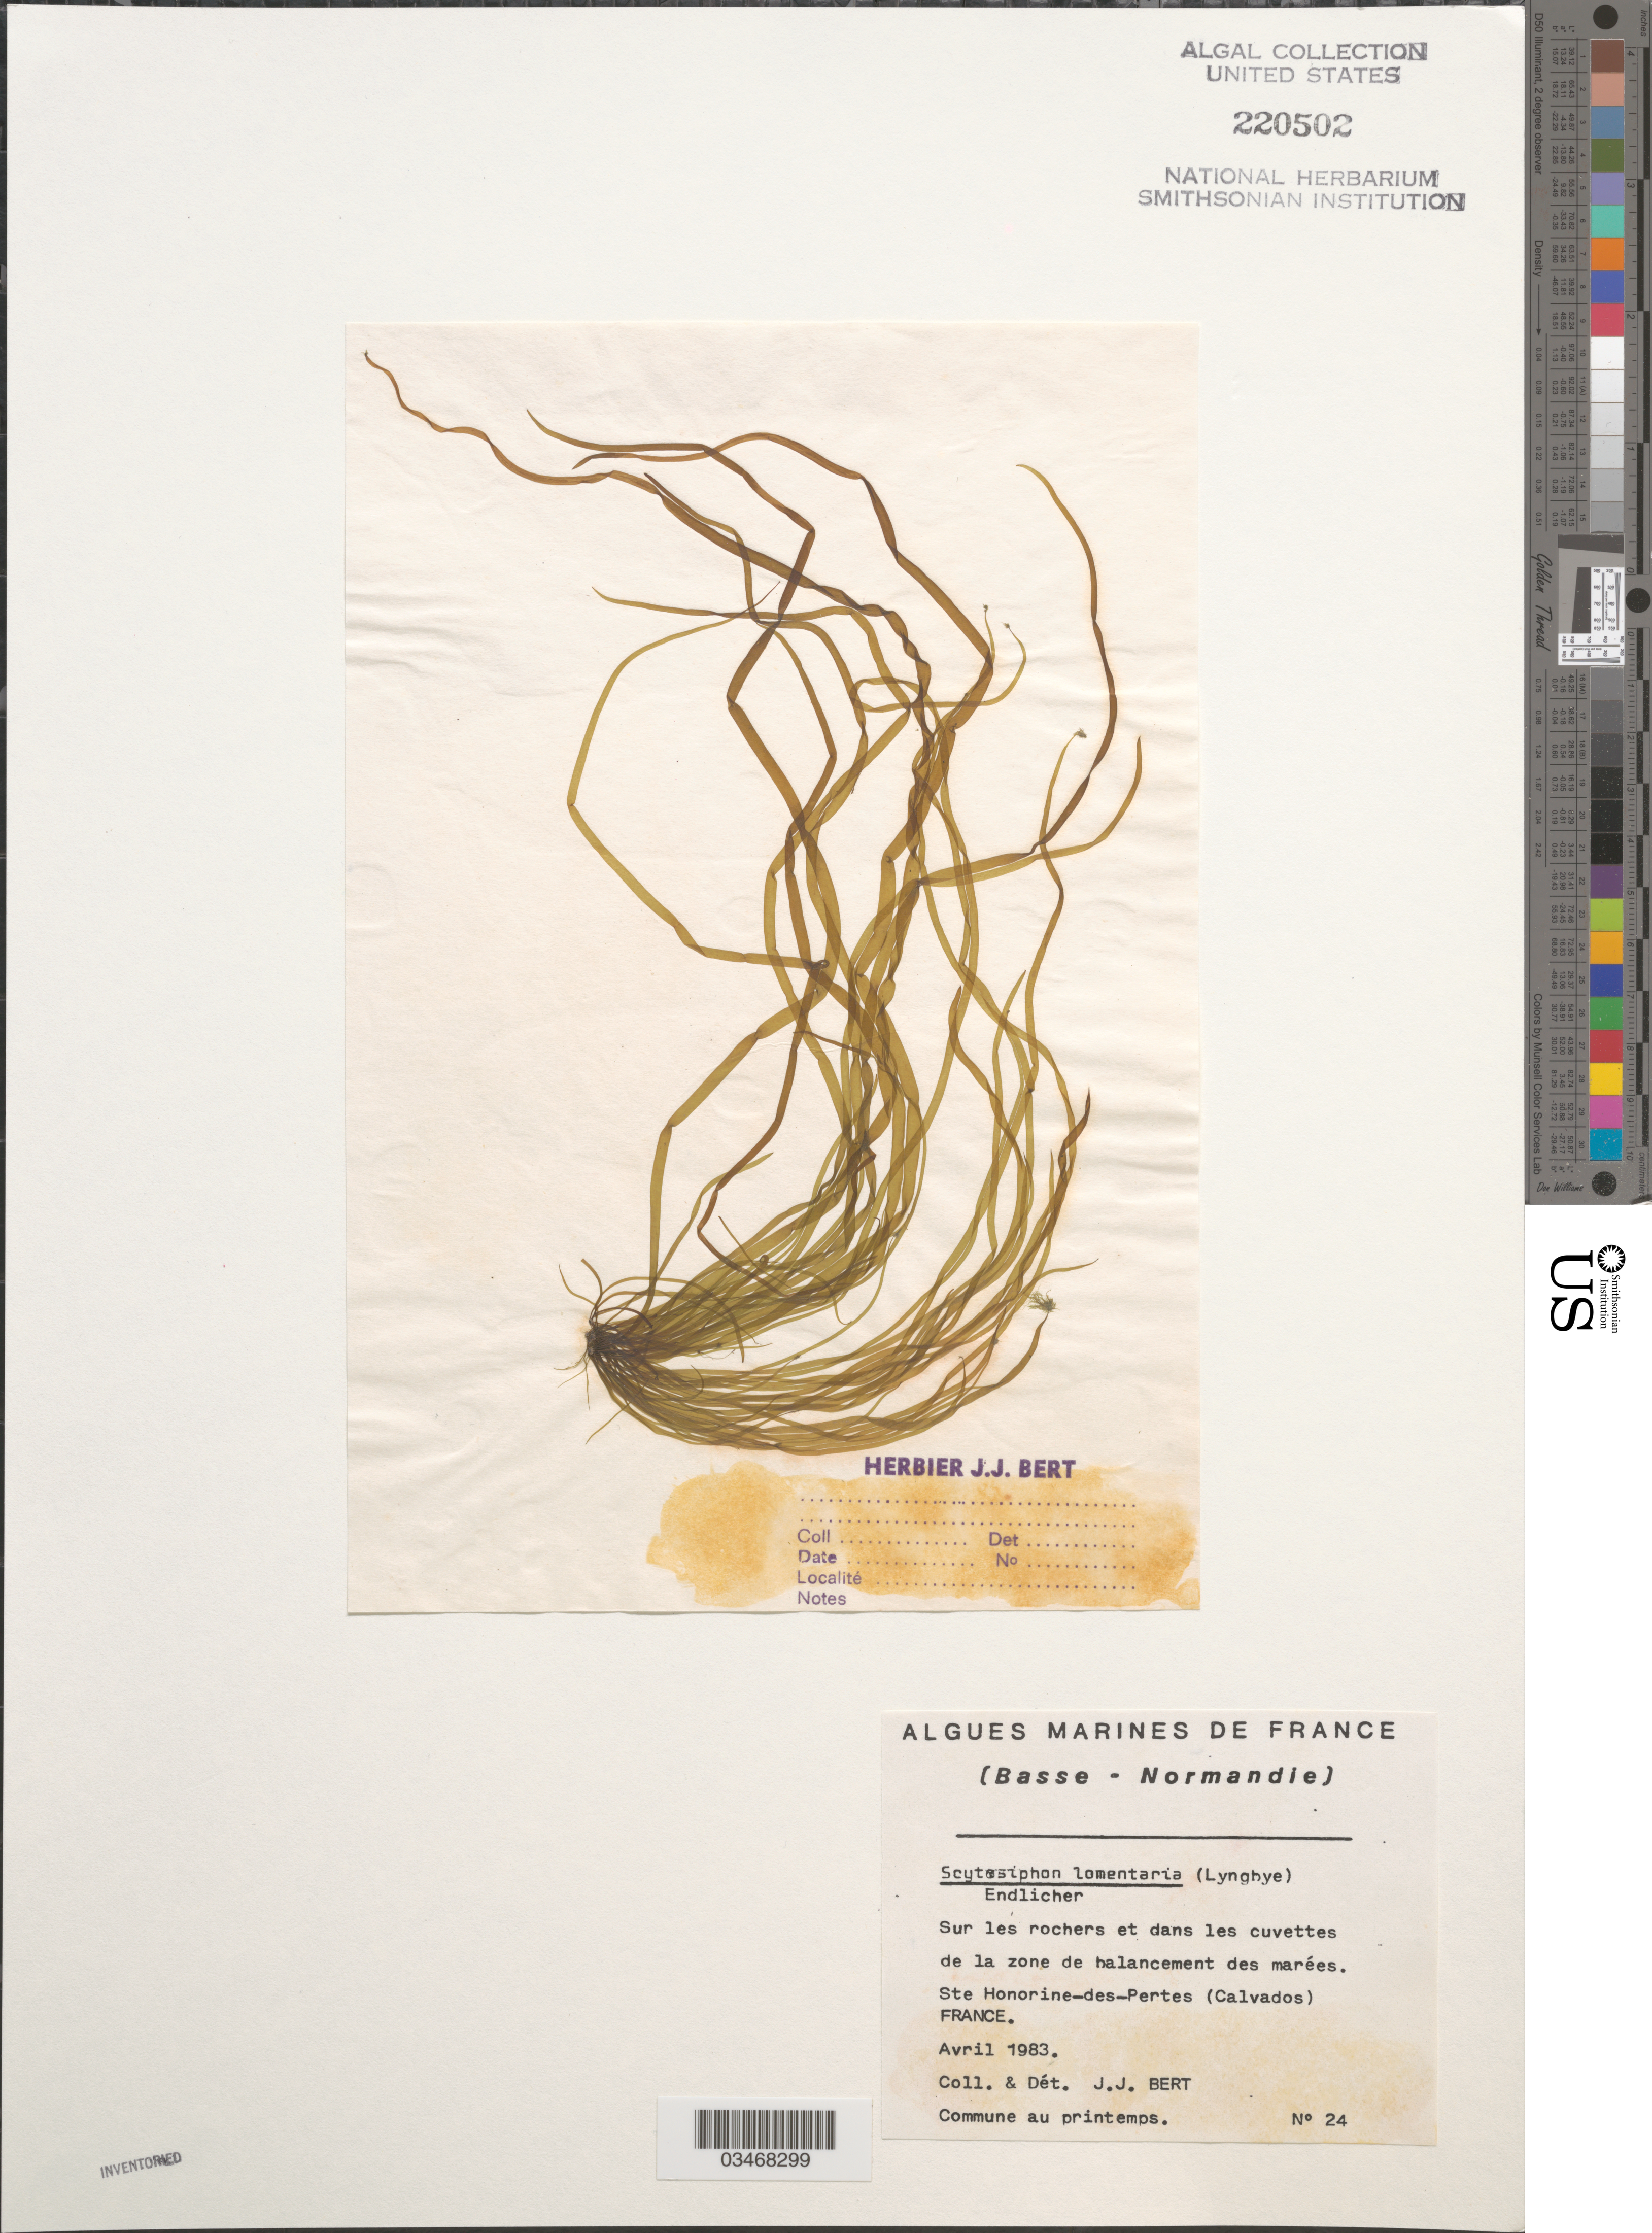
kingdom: Chromista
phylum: Ochrophyta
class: Phaeophyceae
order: Scytosiphonales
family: Scytosiphonaceae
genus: Scytosiphon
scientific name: Scytosiphon lomentaria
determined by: Bert, Jean Jacques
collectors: J. Bert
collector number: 24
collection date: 1983-04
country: France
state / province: Normandie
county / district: Calvados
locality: Ste Honorine des Pertes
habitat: Sur les rochers et dans les cuvettes de la zone de balancement des marees.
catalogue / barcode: US 220502